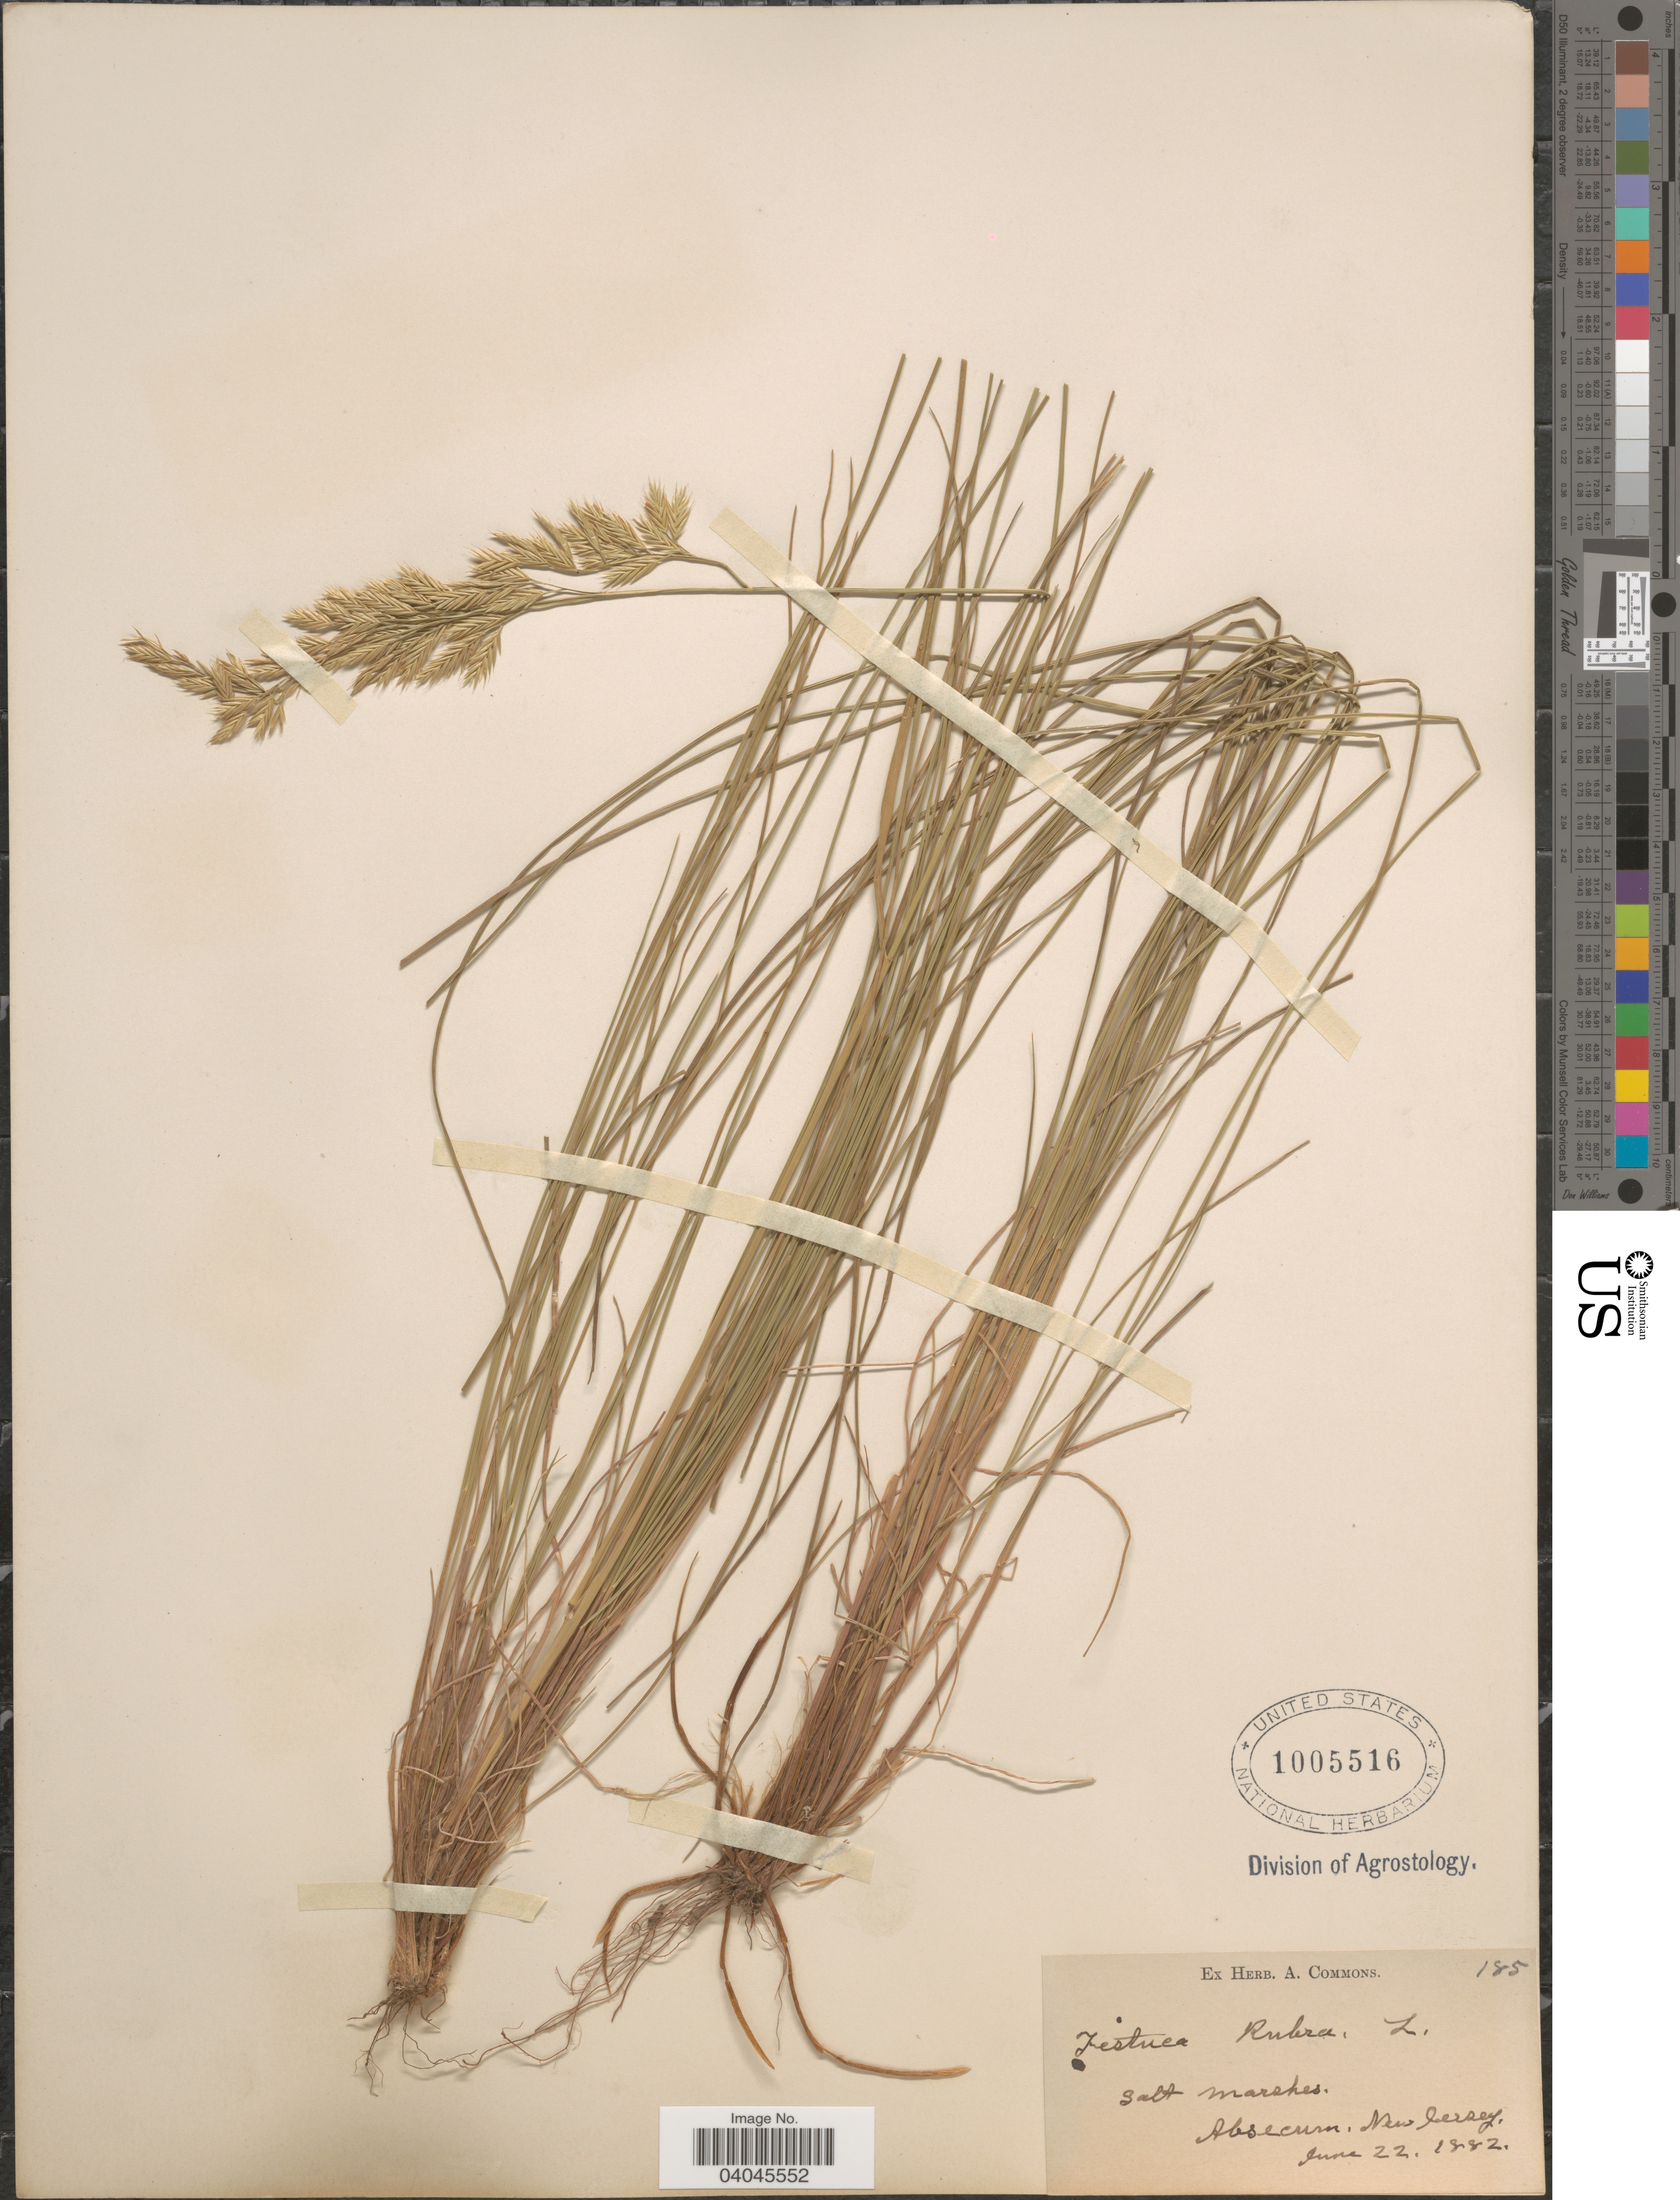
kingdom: Plantae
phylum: Tracheophyta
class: Liliopsida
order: Poales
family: Poaceae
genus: Festuca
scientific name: Festuca rubra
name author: L.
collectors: ex herb. A. Commons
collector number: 185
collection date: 1882-06-22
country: United States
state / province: New Jersey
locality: Absecum.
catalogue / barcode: US 1005516